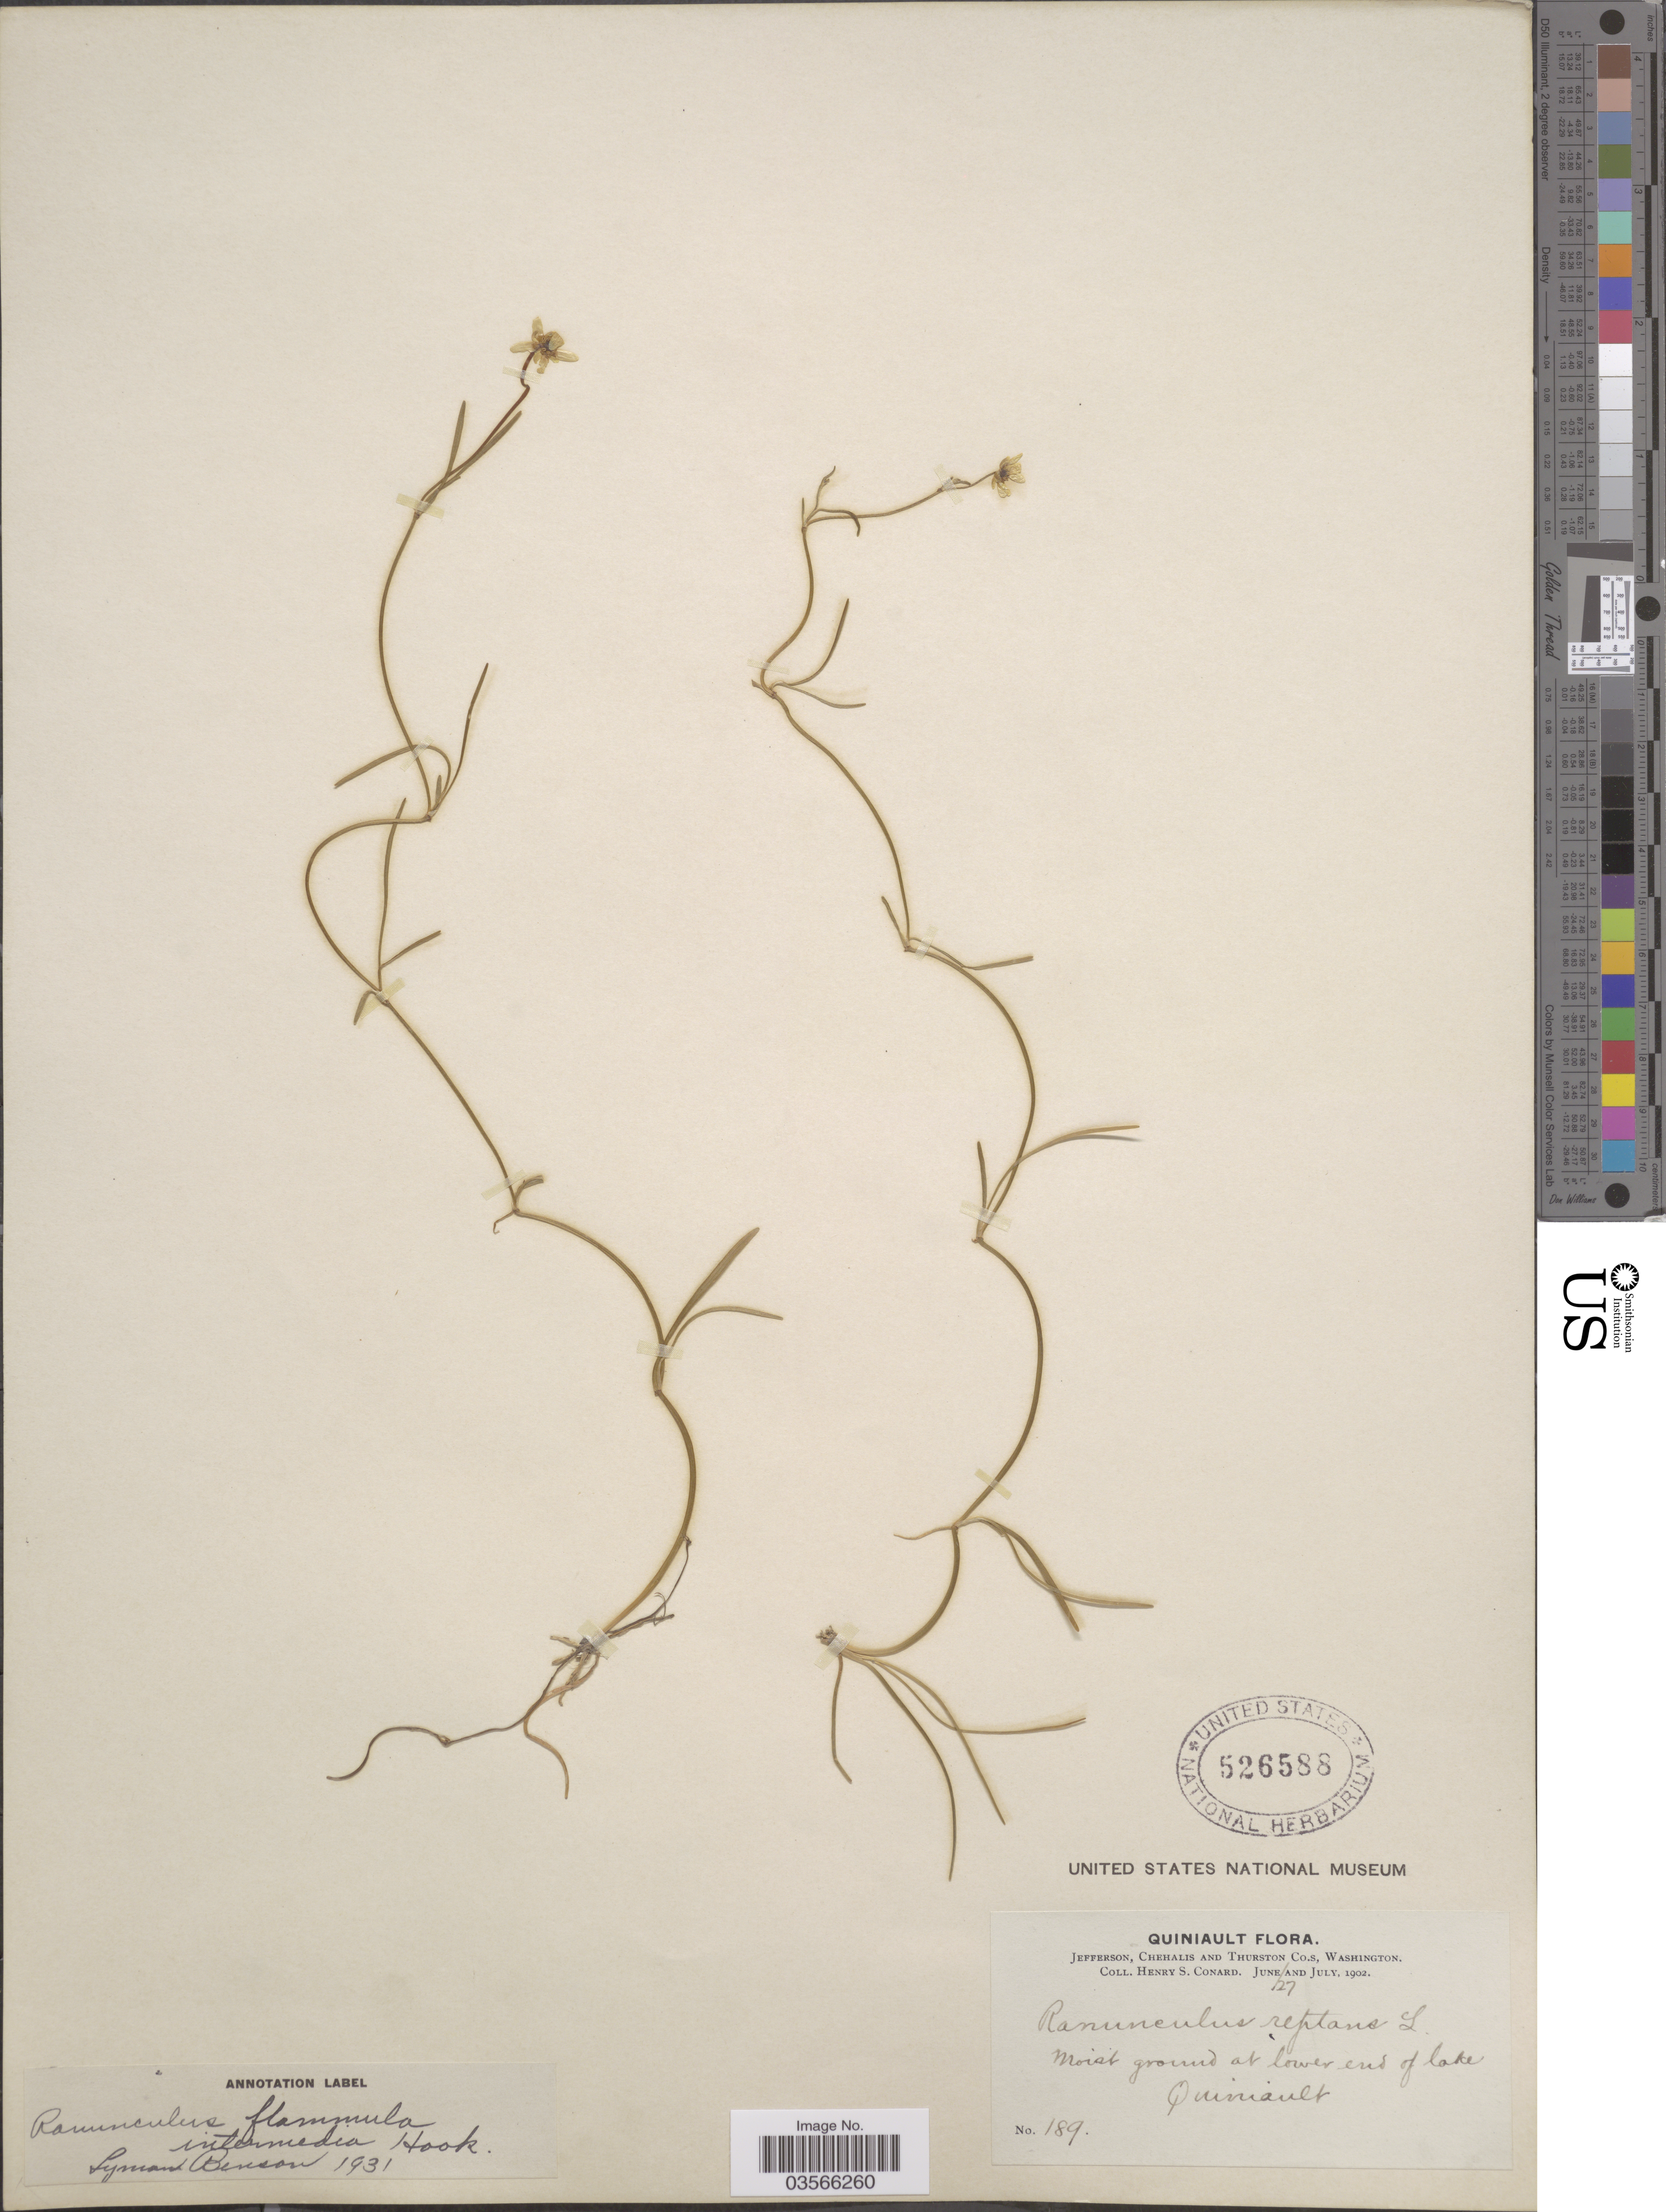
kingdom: Plantae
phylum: Tracheophyta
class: Magnoliopsida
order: Ranunculales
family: Ranunculaceae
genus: Ranunculus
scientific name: Ranunculus flammula var. ovalis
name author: (J.M. Bigelow) L.D. Benson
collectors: H. S. Conard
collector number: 189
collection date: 1902-07-27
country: United States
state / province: Washington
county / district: Thurston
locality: Jefferson, Chehalis and Thurston Co.s, at lower end of lake Quiniault.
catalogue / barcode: US 526588